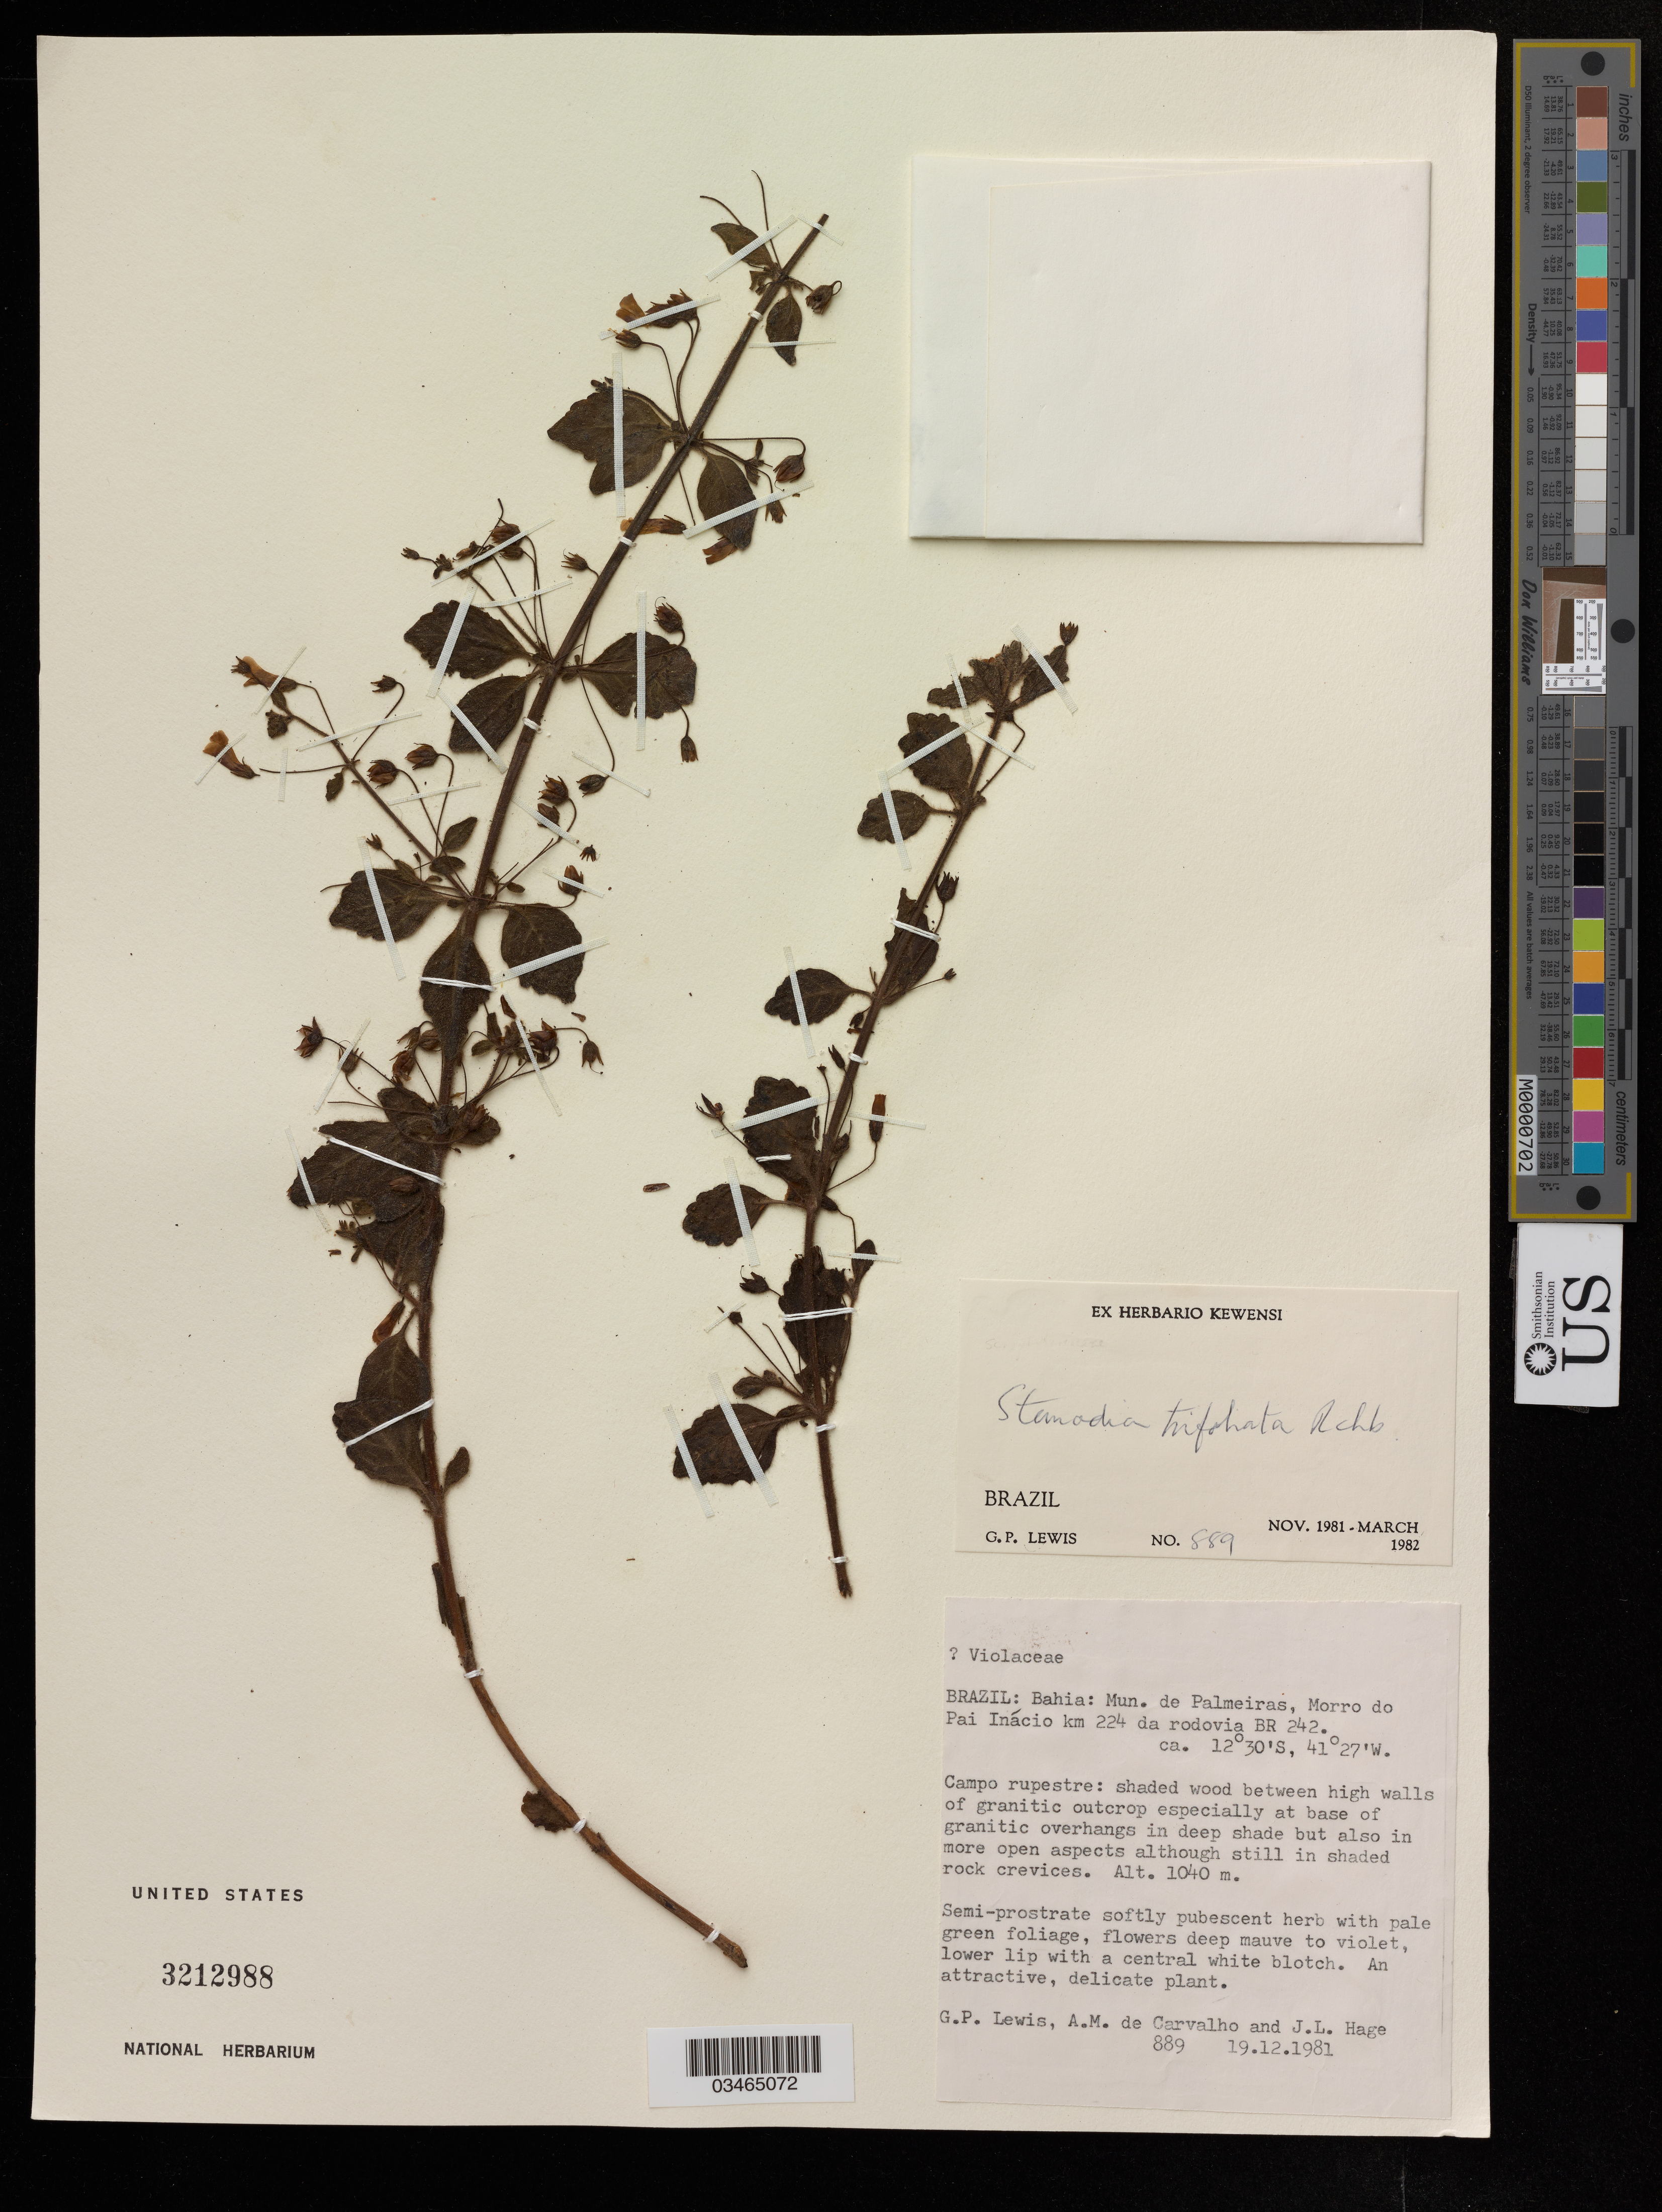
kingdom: Plantae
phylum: Tracheophyta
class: Magnoliopsida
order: Lamiales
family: Plantaginaceae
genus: Stemodia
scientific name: Stemodia trifoliata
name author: (Link) Rchb.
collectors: G. Lewis, A. de Carvalho & J. L. Hage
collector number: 889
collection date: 1981-12-19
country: Brazil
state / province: Bahia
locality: Mun. de Palmeiras, Morro do Pai Inácio km 224 da rodovia BR 242.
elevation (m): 1040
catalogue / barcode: US 3212988